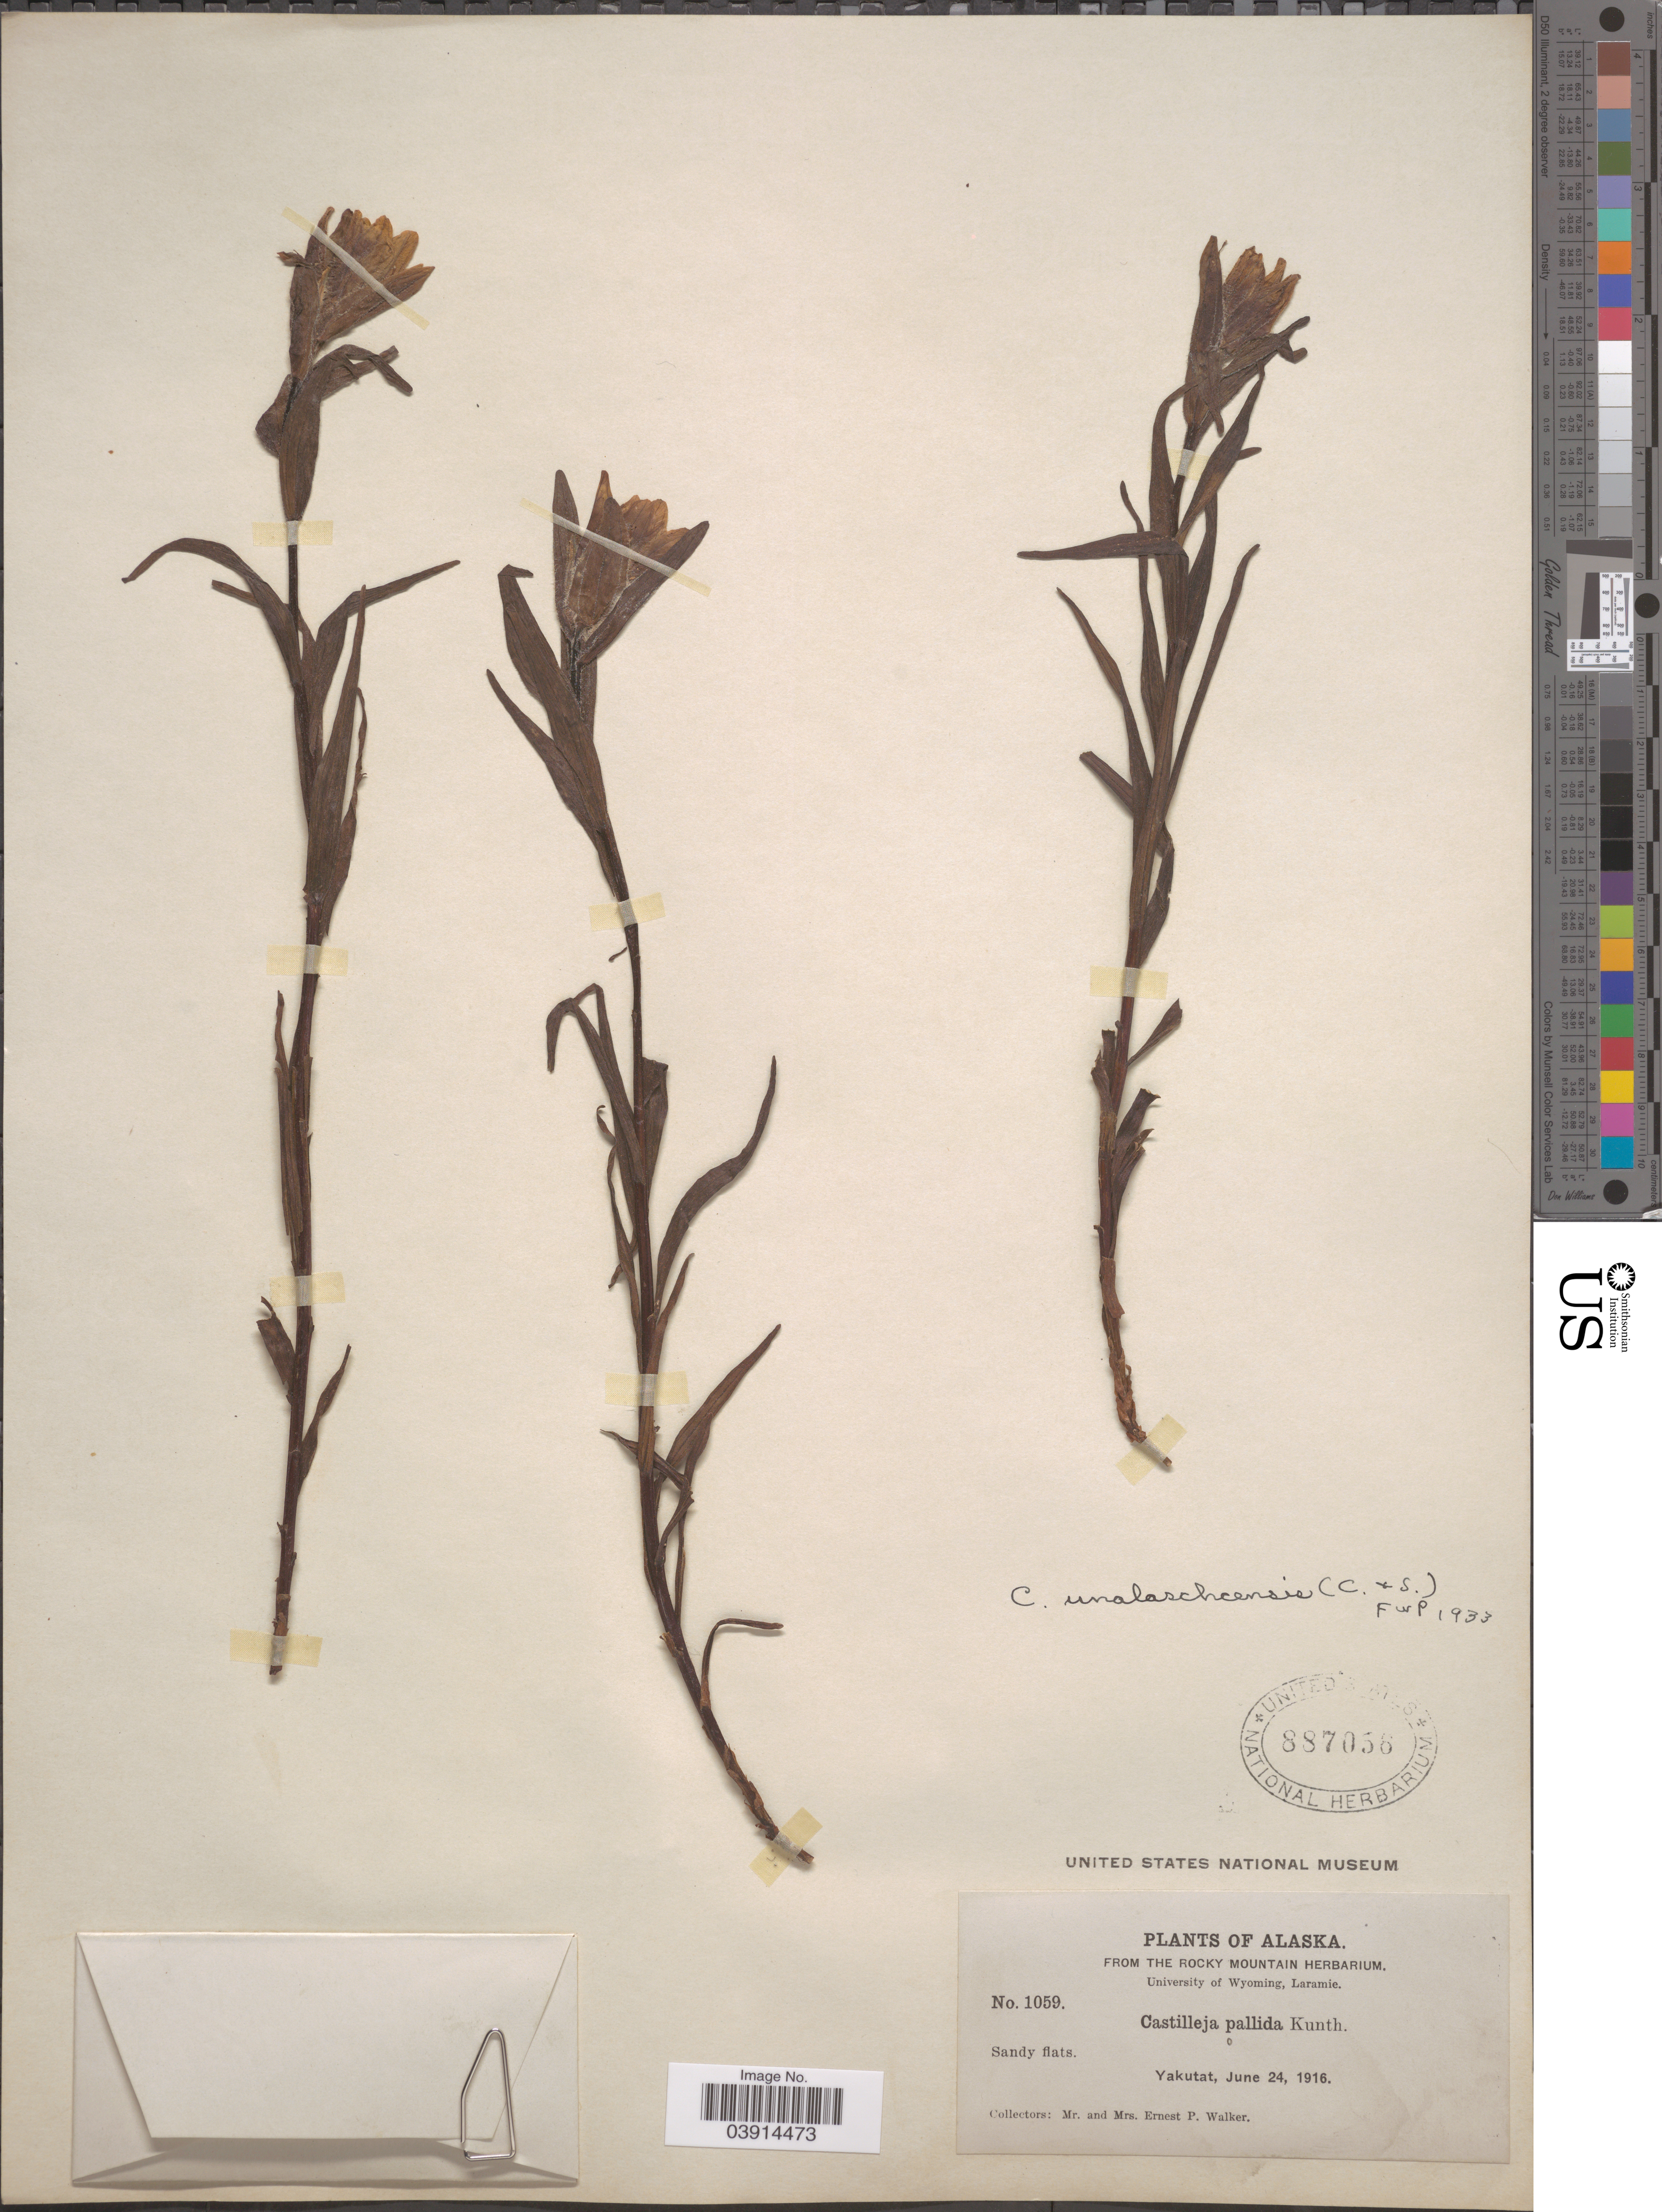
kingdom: Plantae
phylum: Tracheophyta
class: Magnoliopsida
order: Lamiales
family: Orobanchaceae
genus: Castilleja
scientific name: Castilleja unalaschcensis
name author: (Cham. & Schltdl.) Malte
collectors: E. P. Walker & E. Walker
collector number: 1059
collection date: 1916-06-24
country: United States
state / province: Alaska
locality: Yakutat.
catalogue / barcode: US 887056